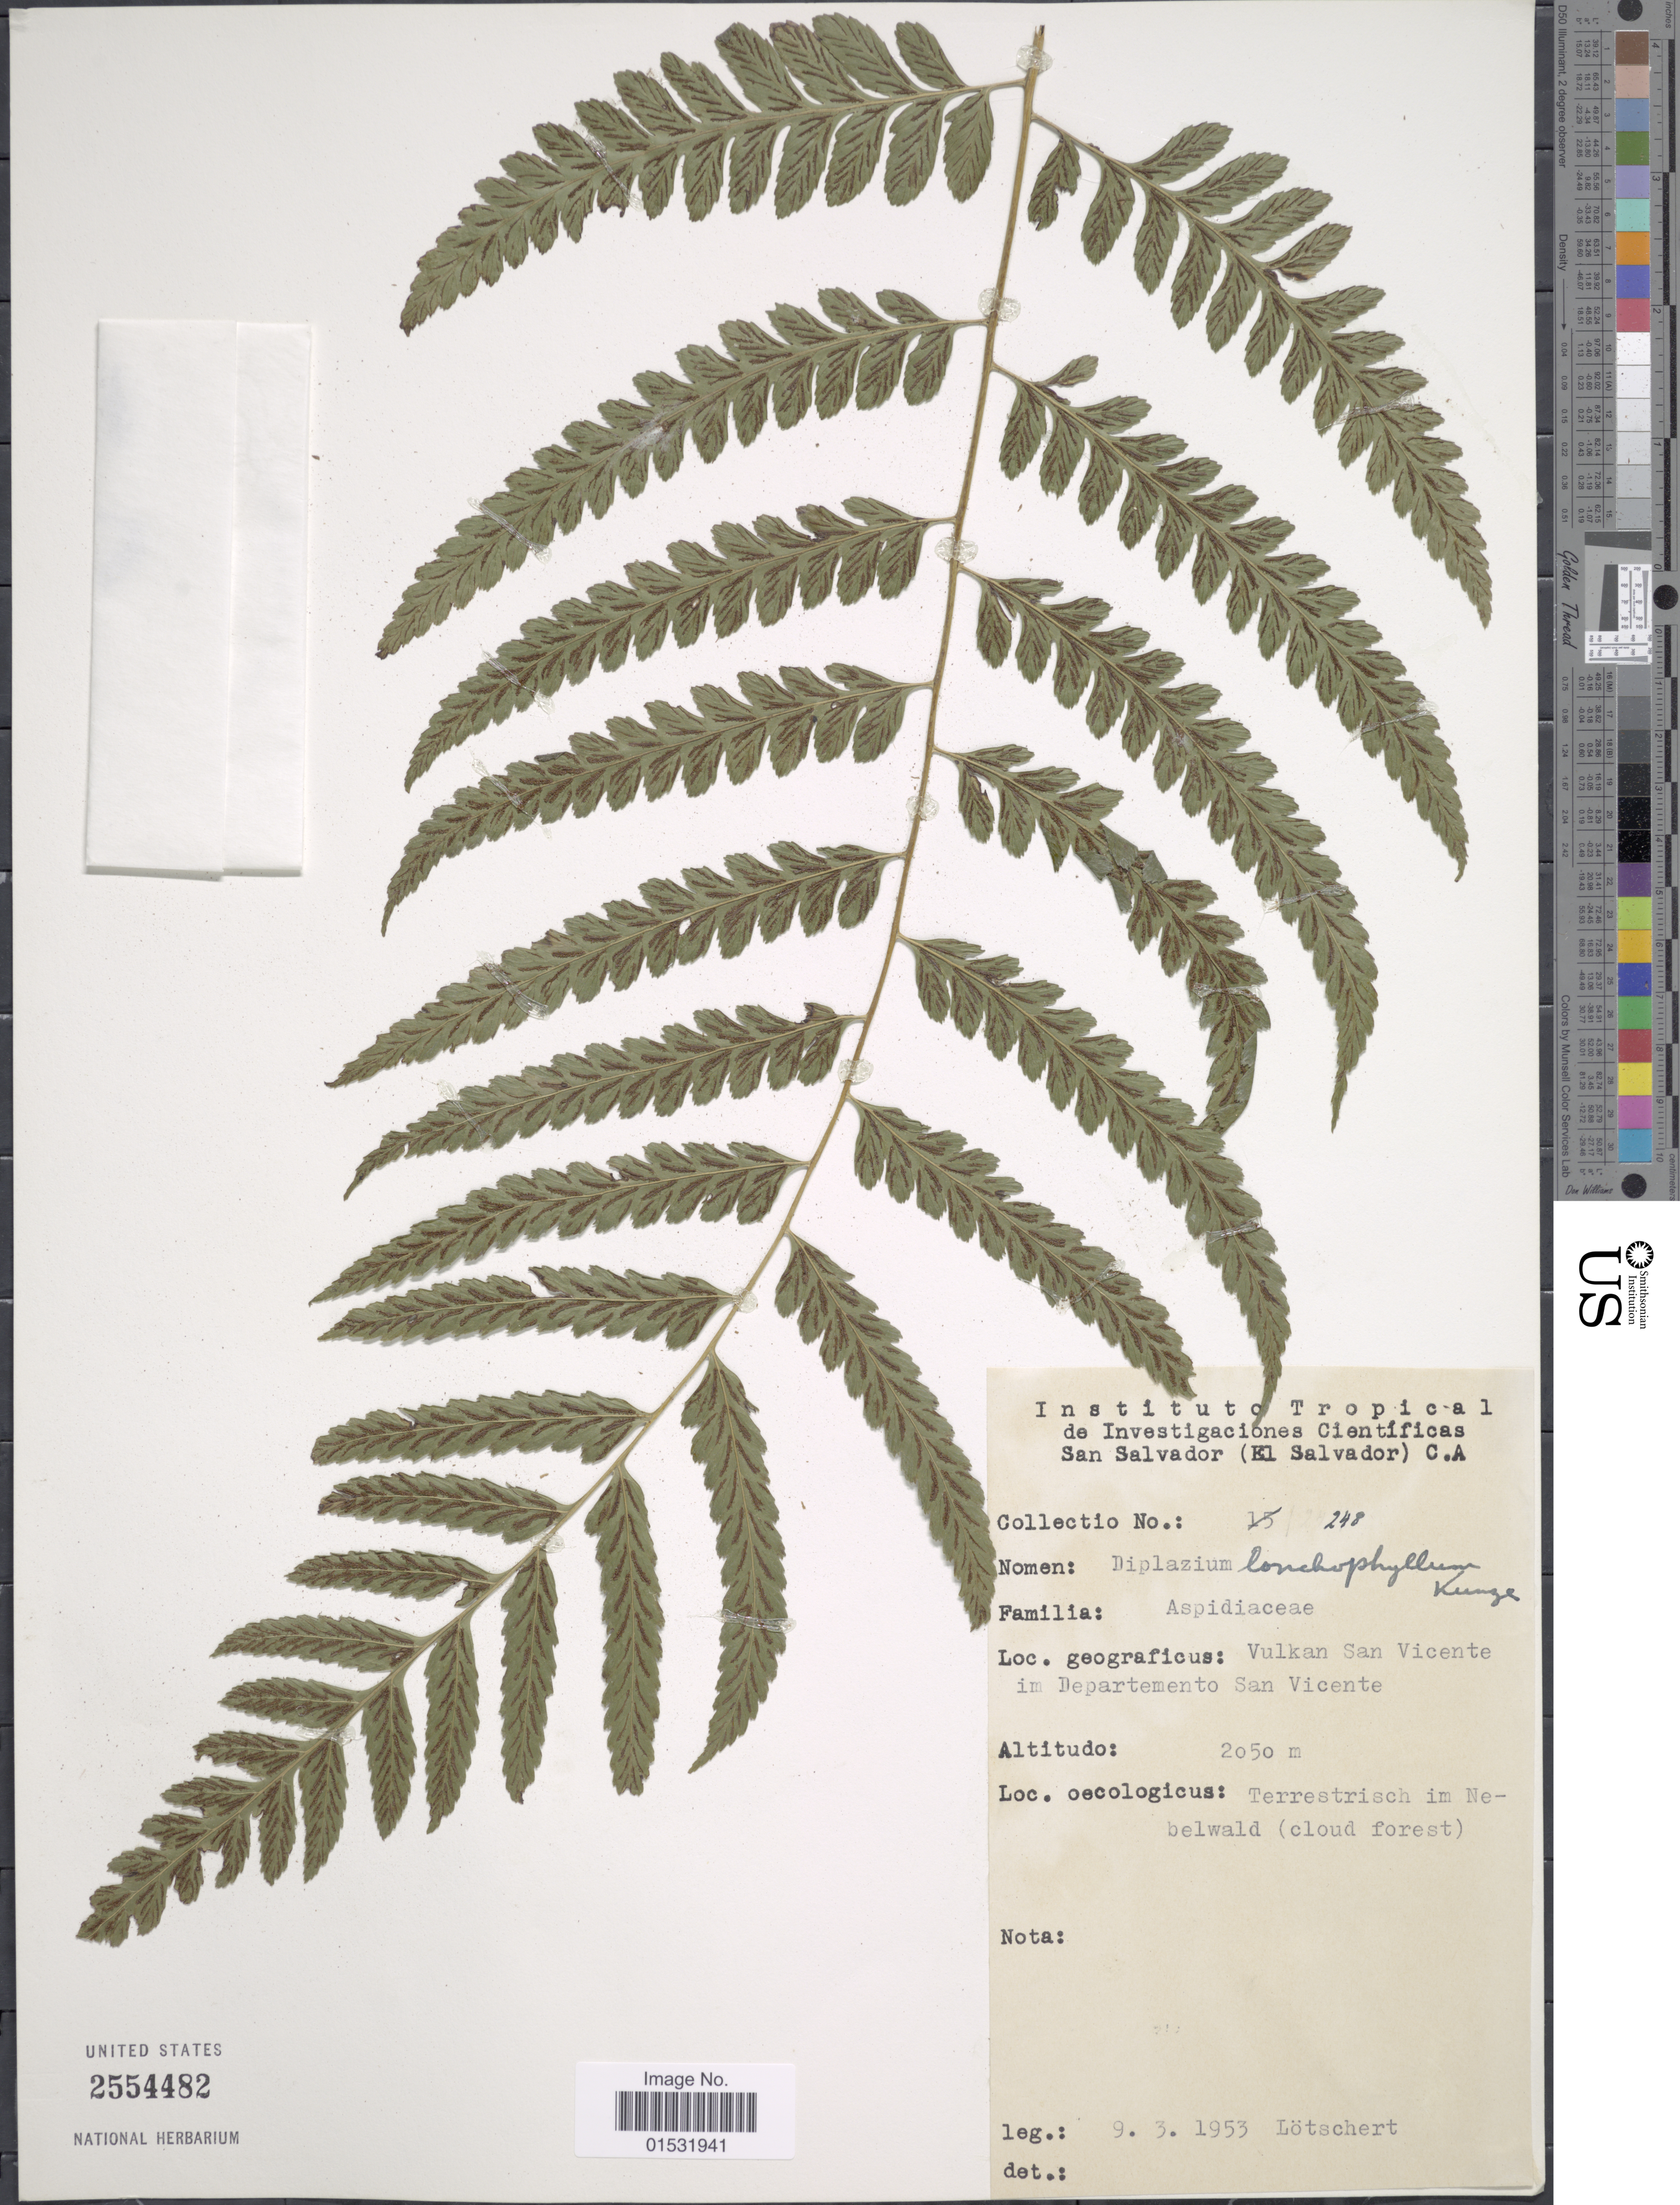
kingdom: Plantae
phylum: Tracheophyta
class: Polypodiopsida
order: Polypodiales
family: Athyriaceae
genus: Diplazium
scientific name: Diplazium lonchophyllum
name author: Kunze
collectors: Lötschert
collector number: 248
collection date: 1953-03-09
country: El Salvador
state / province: San Vincente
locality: Vulkan San Vicente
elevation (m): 2050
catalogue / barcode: US 2554482